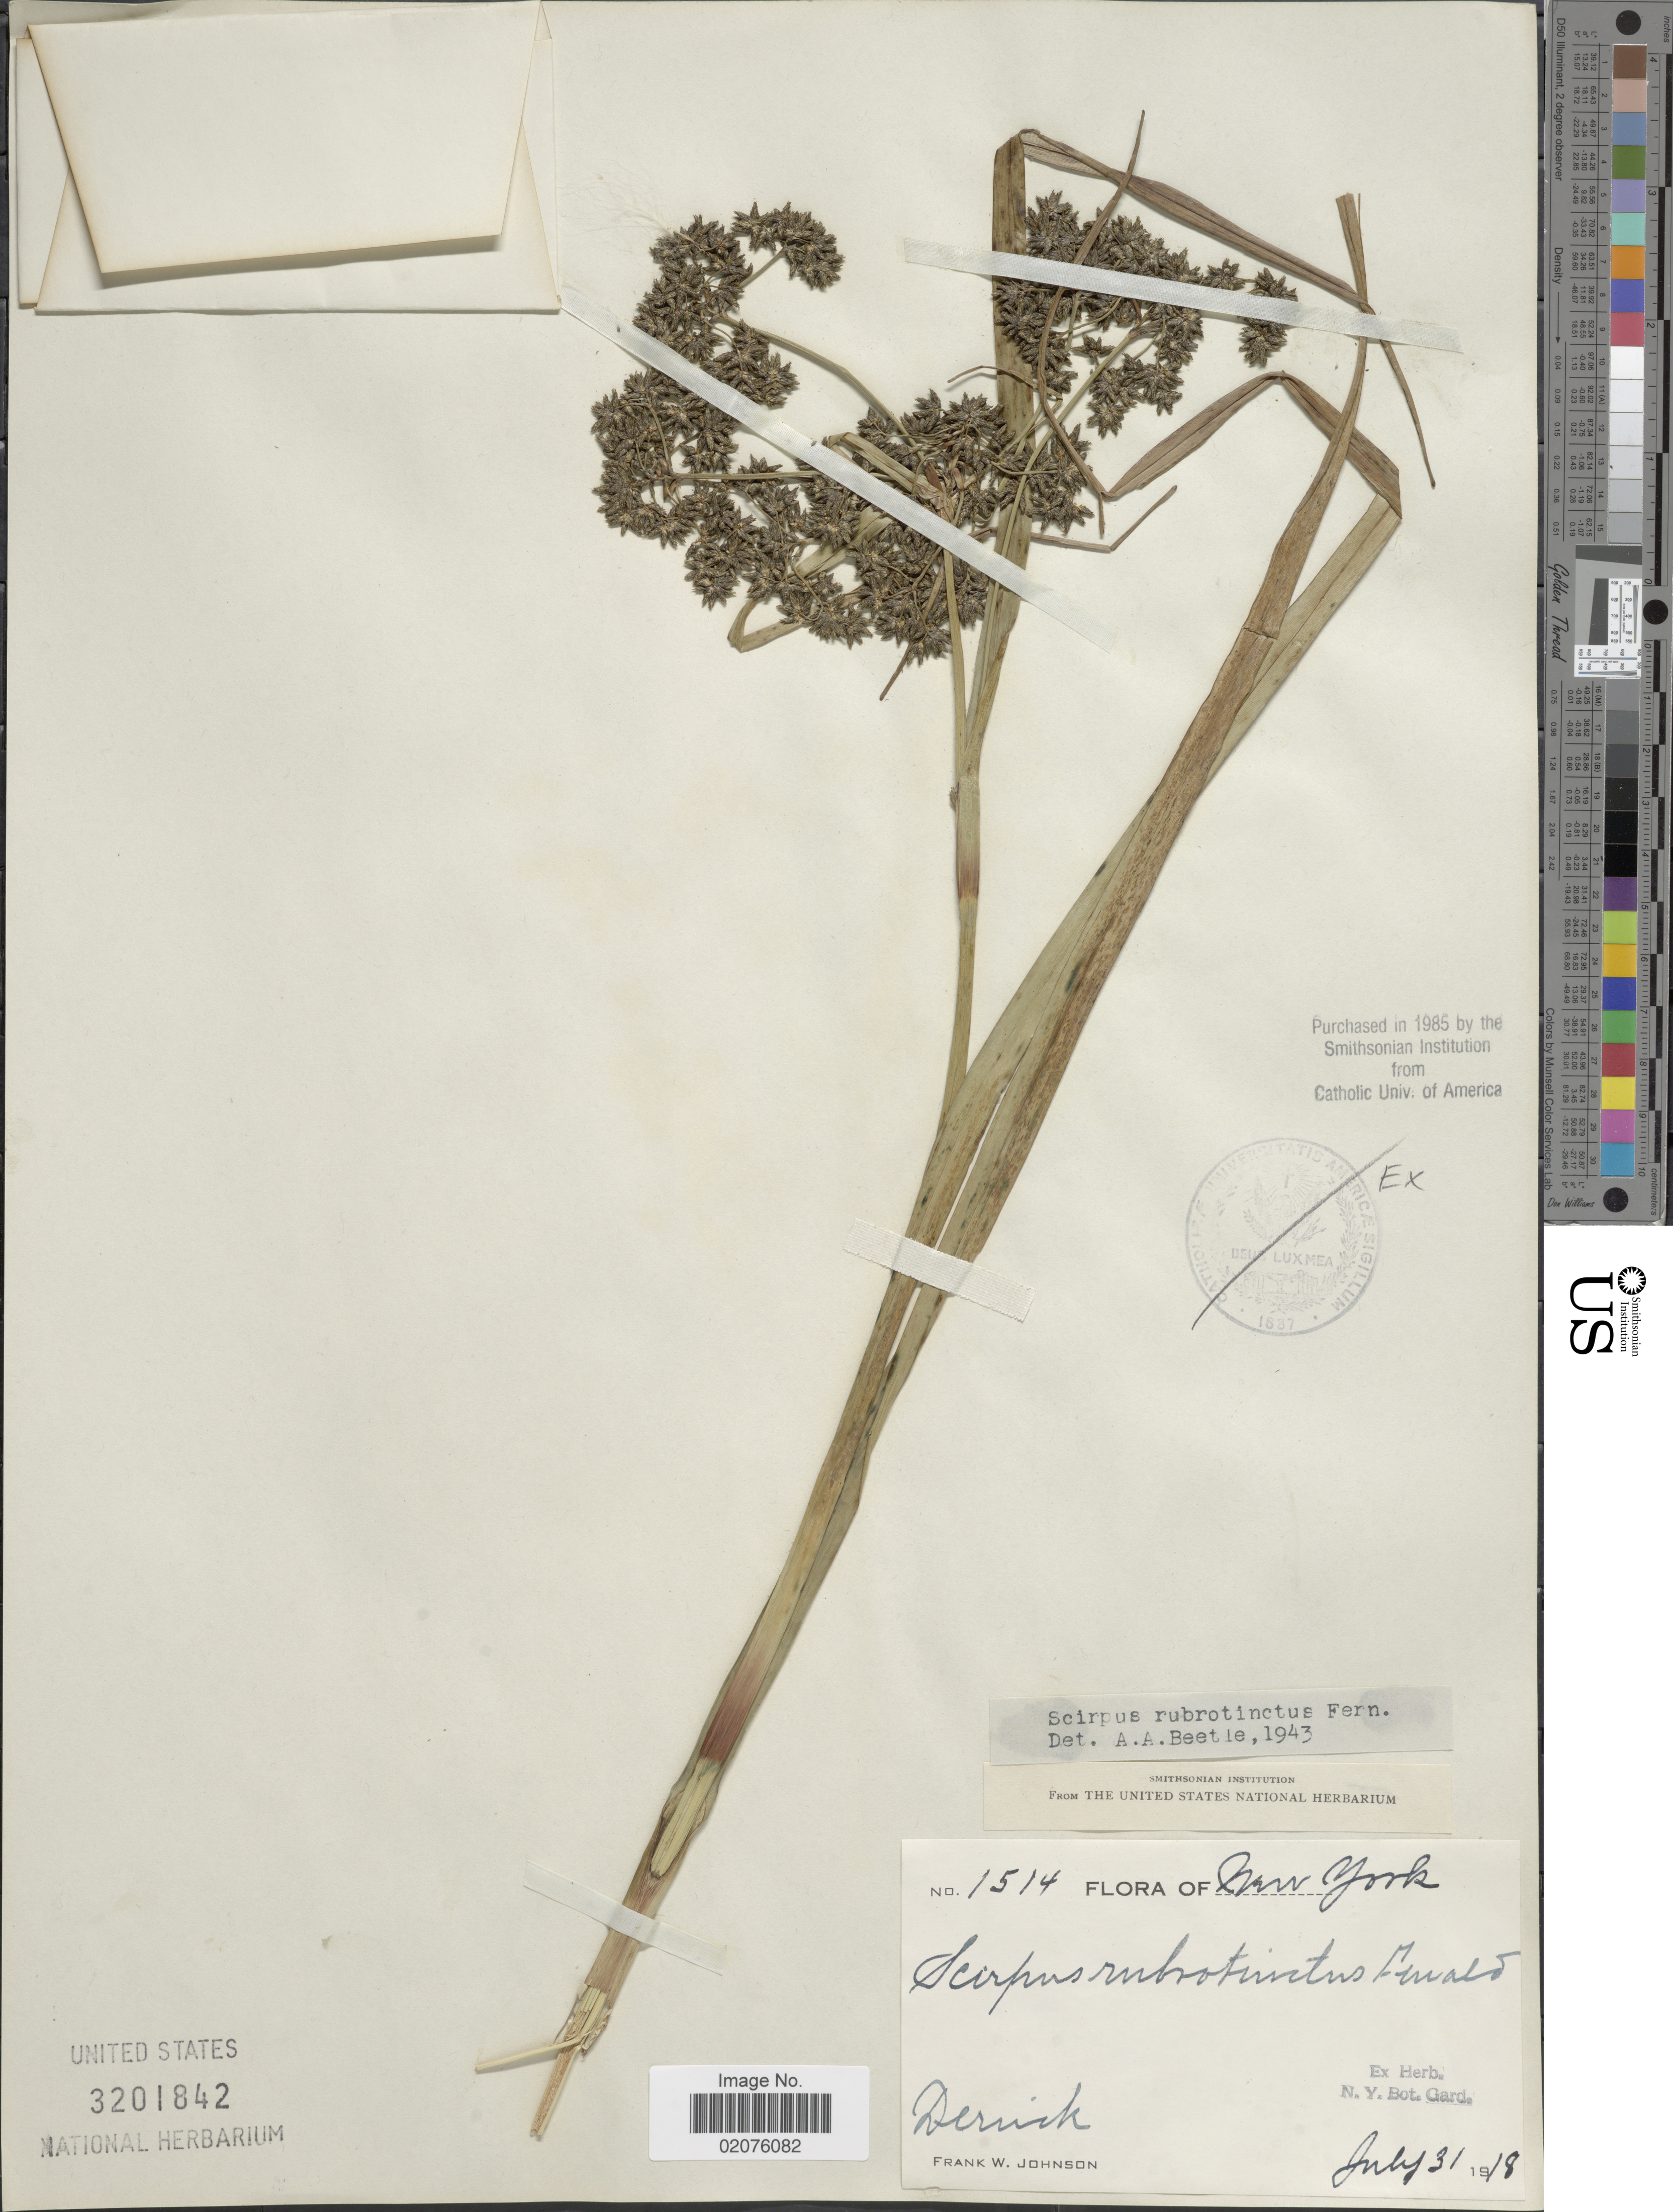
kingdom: Plantae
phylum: Tracheophyta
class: Liliopsida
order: Poales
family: Cyperaceae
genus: Scirpus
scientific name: Scirpus microcarpus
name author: J. Presl & C. Presl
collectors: F. W. Johnson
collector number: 1514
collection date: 1918-07-31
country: United States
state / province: New York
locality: Drwick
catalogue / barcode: US 3201842